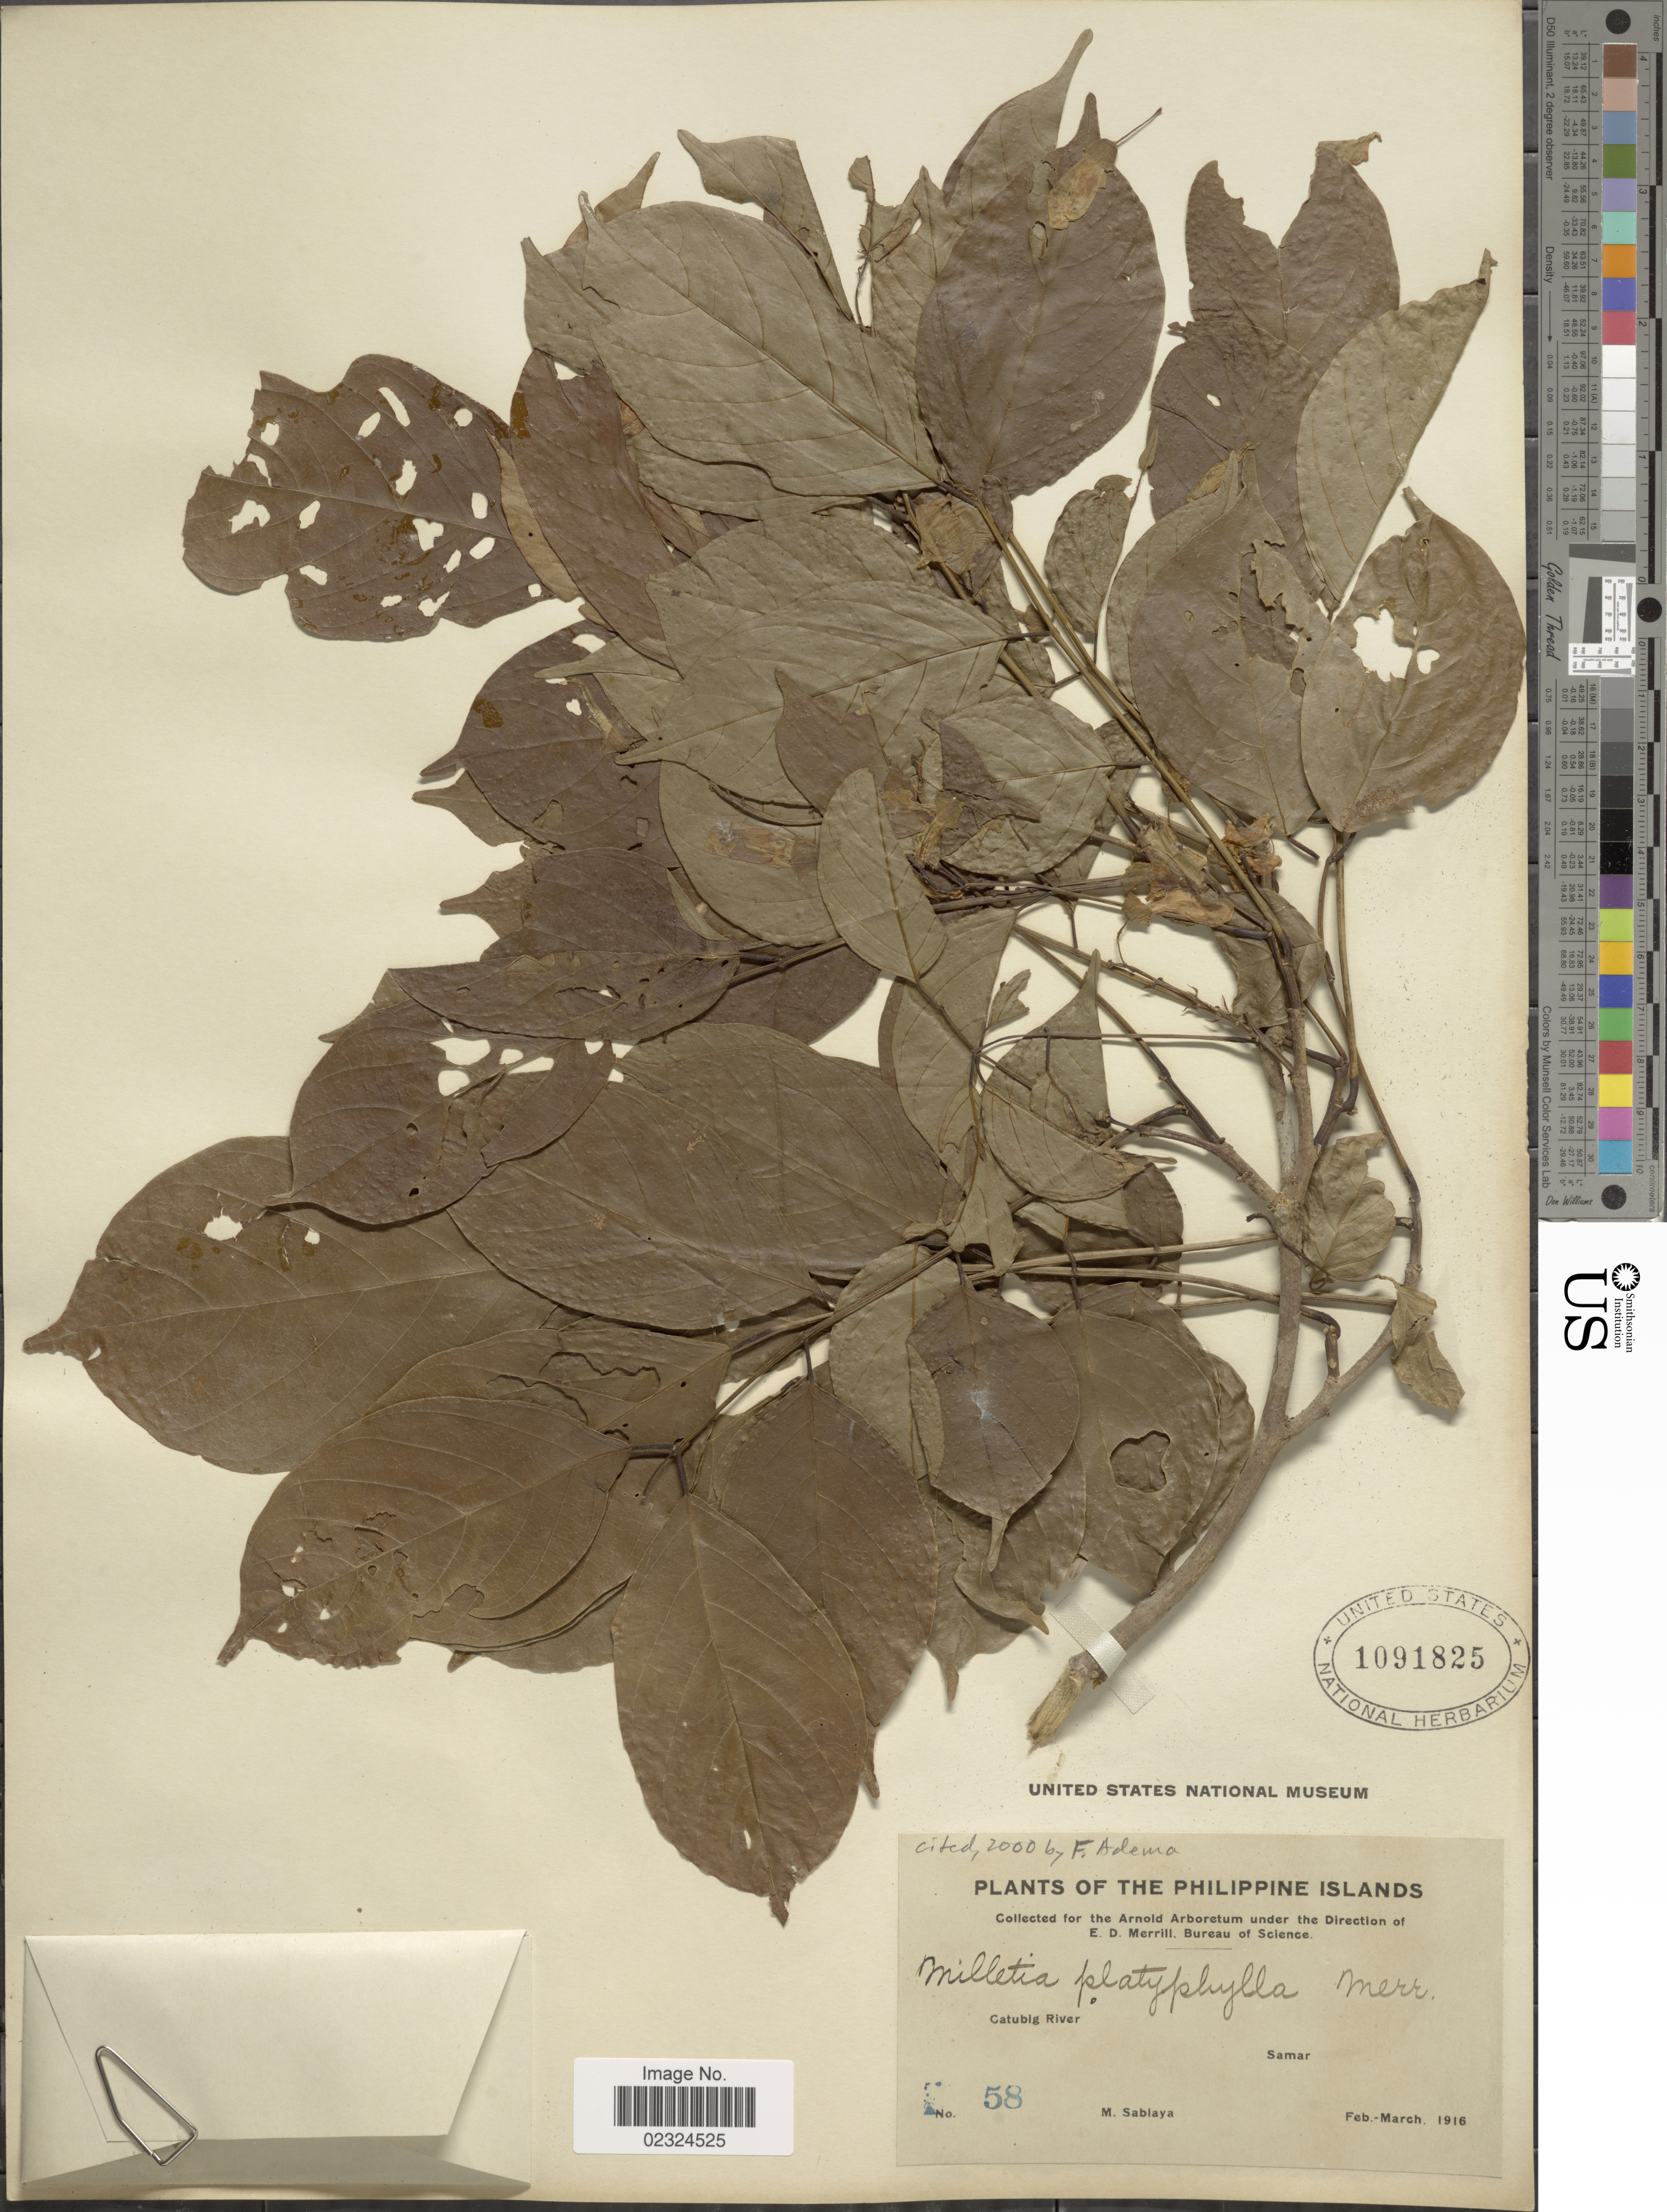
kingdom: Plantae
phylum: Tracheophyta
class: Magnoliopsida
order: Fabales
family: Fabaceae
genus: Millettia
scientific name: Millettia platyphylla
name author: Merr. in Dunn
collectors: M. Sablaya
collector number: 58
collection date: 1916-02/1916-03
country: Philippines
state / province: Eastern Visayas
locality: Gatubig River. Samar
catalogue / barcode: US 1091825